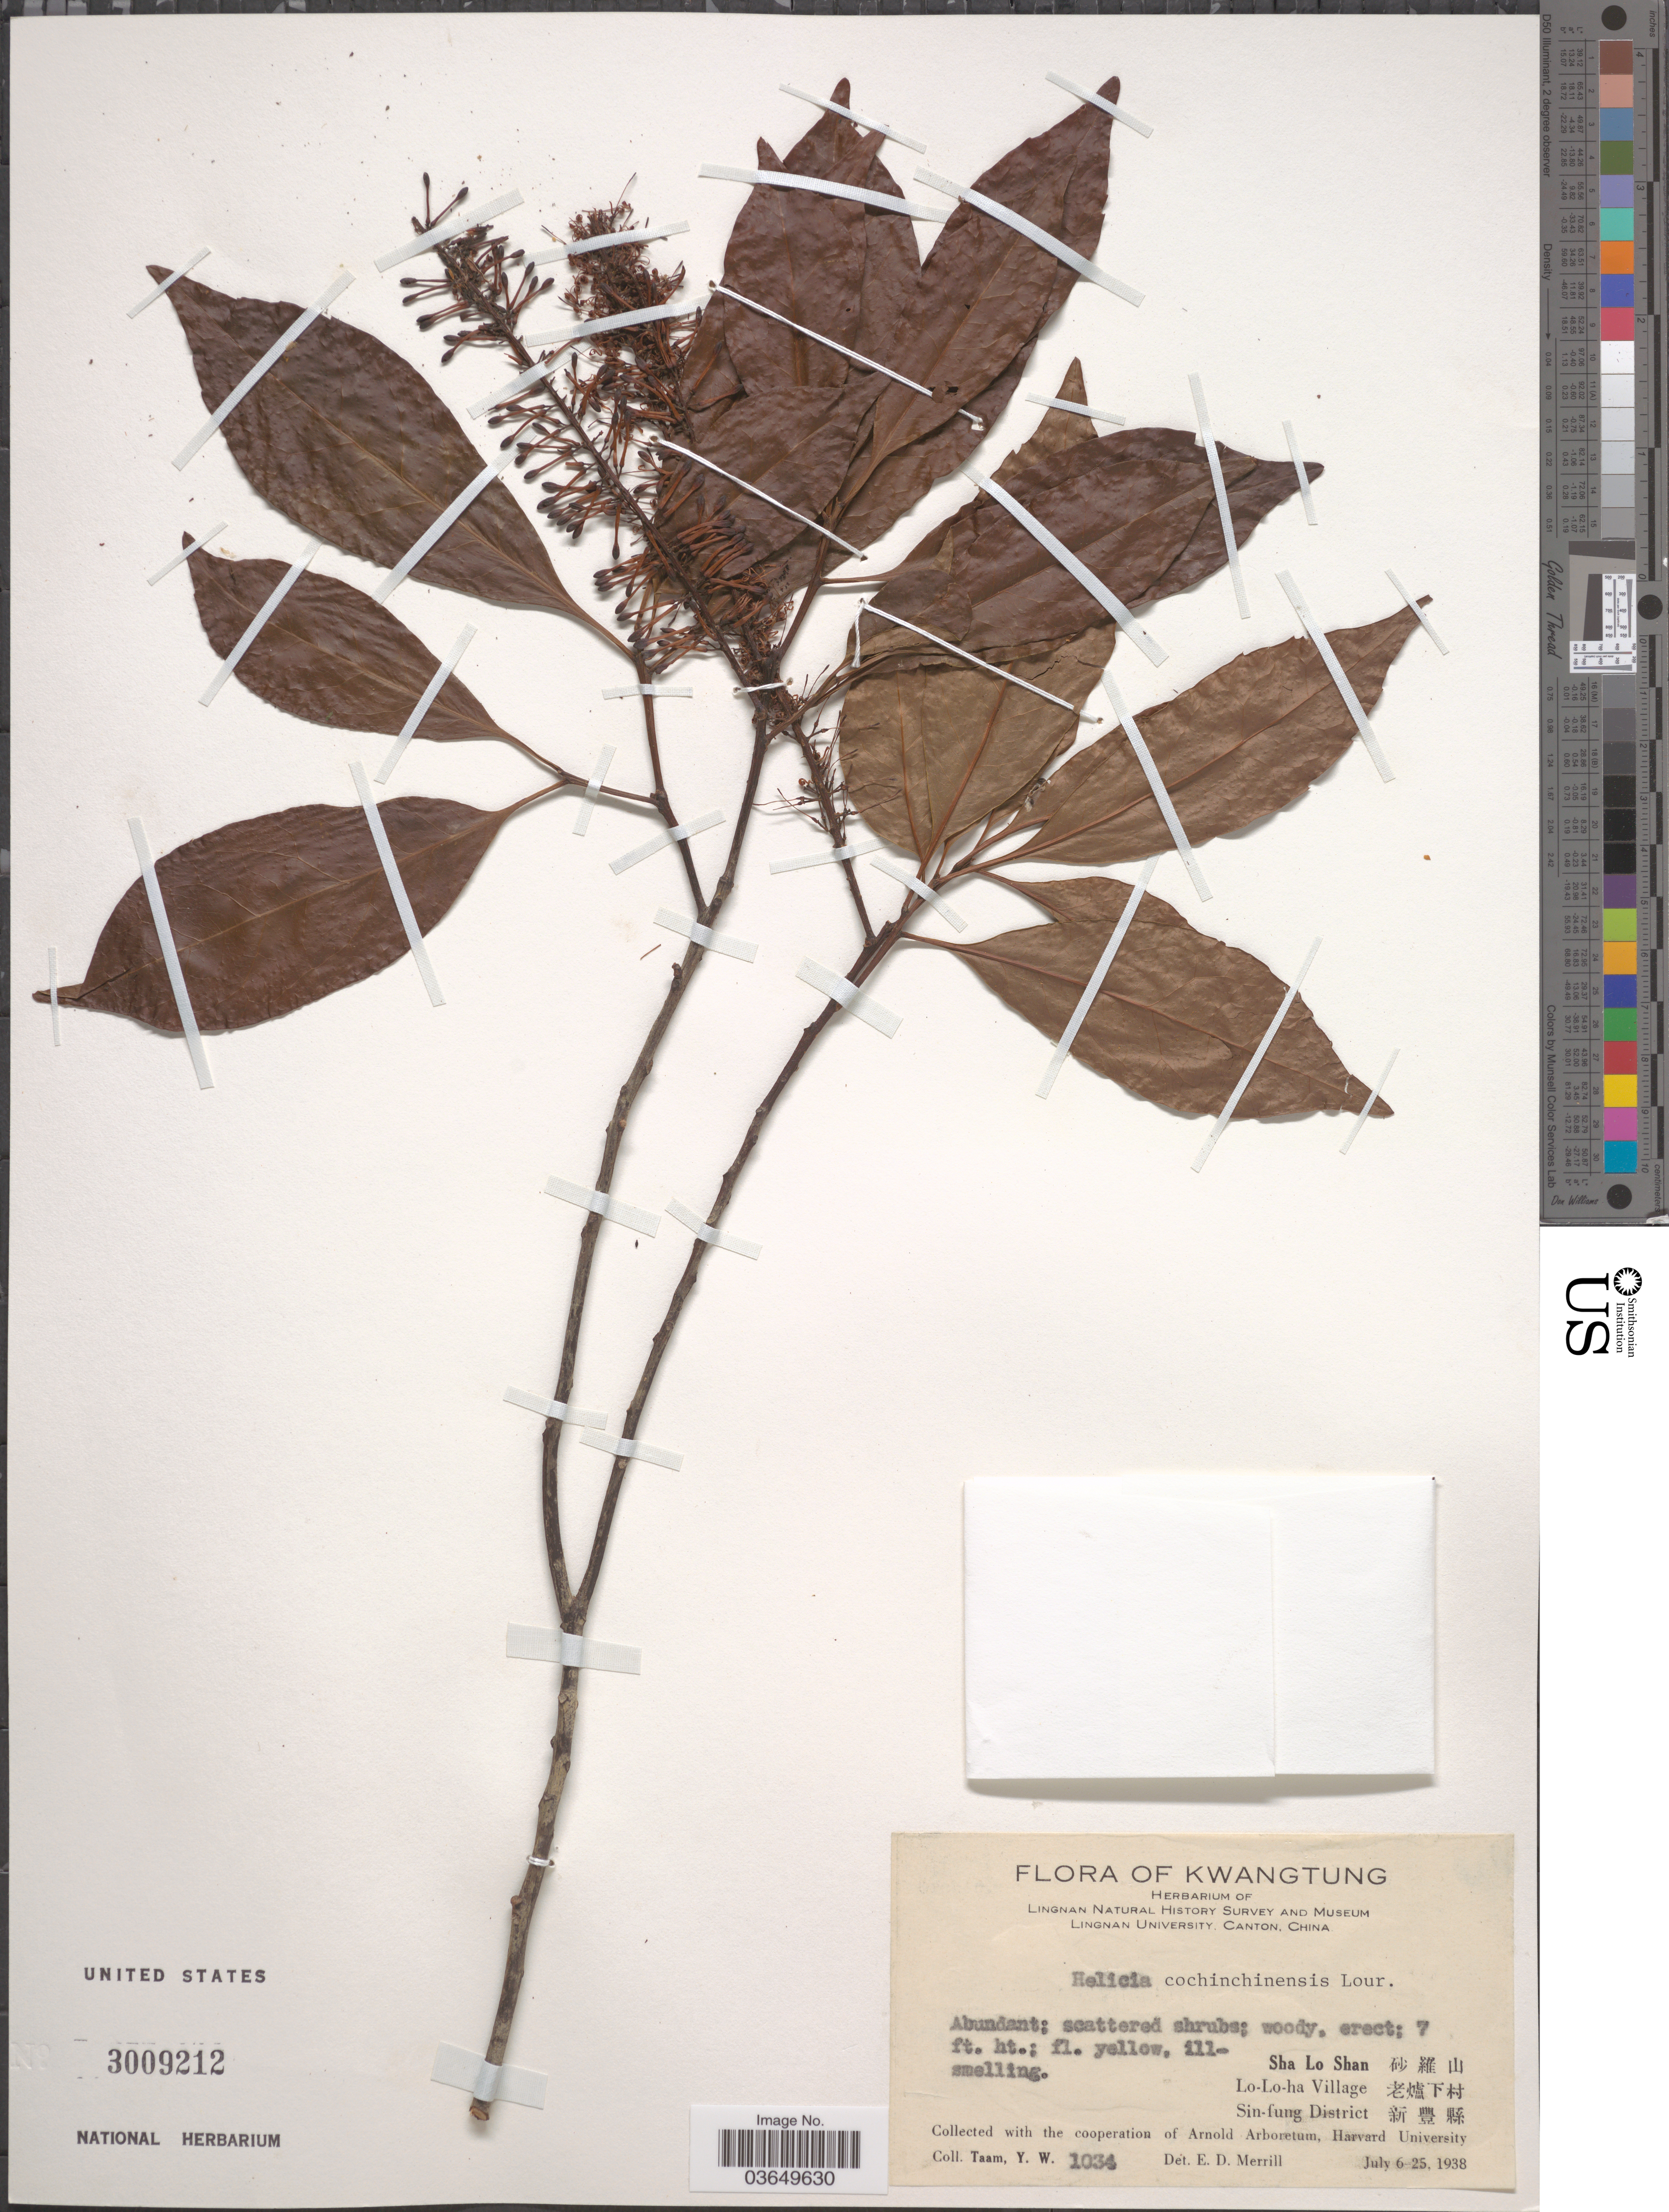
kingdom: Plantae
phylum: Tracheophyta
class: Magnoliopsida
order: Proteales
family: Proteaceae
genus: Helicia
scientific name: Helicia cochinchinensis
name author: Lour.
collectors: Y. W. Taam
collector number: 1034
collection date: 1938-07-06/1938-07-25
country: China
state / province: Guangdong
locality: Kwangtung. Sha Lo Shan X. Lo-Lo-ha Village X. Sin-fung District X.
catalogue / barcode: US 3009212